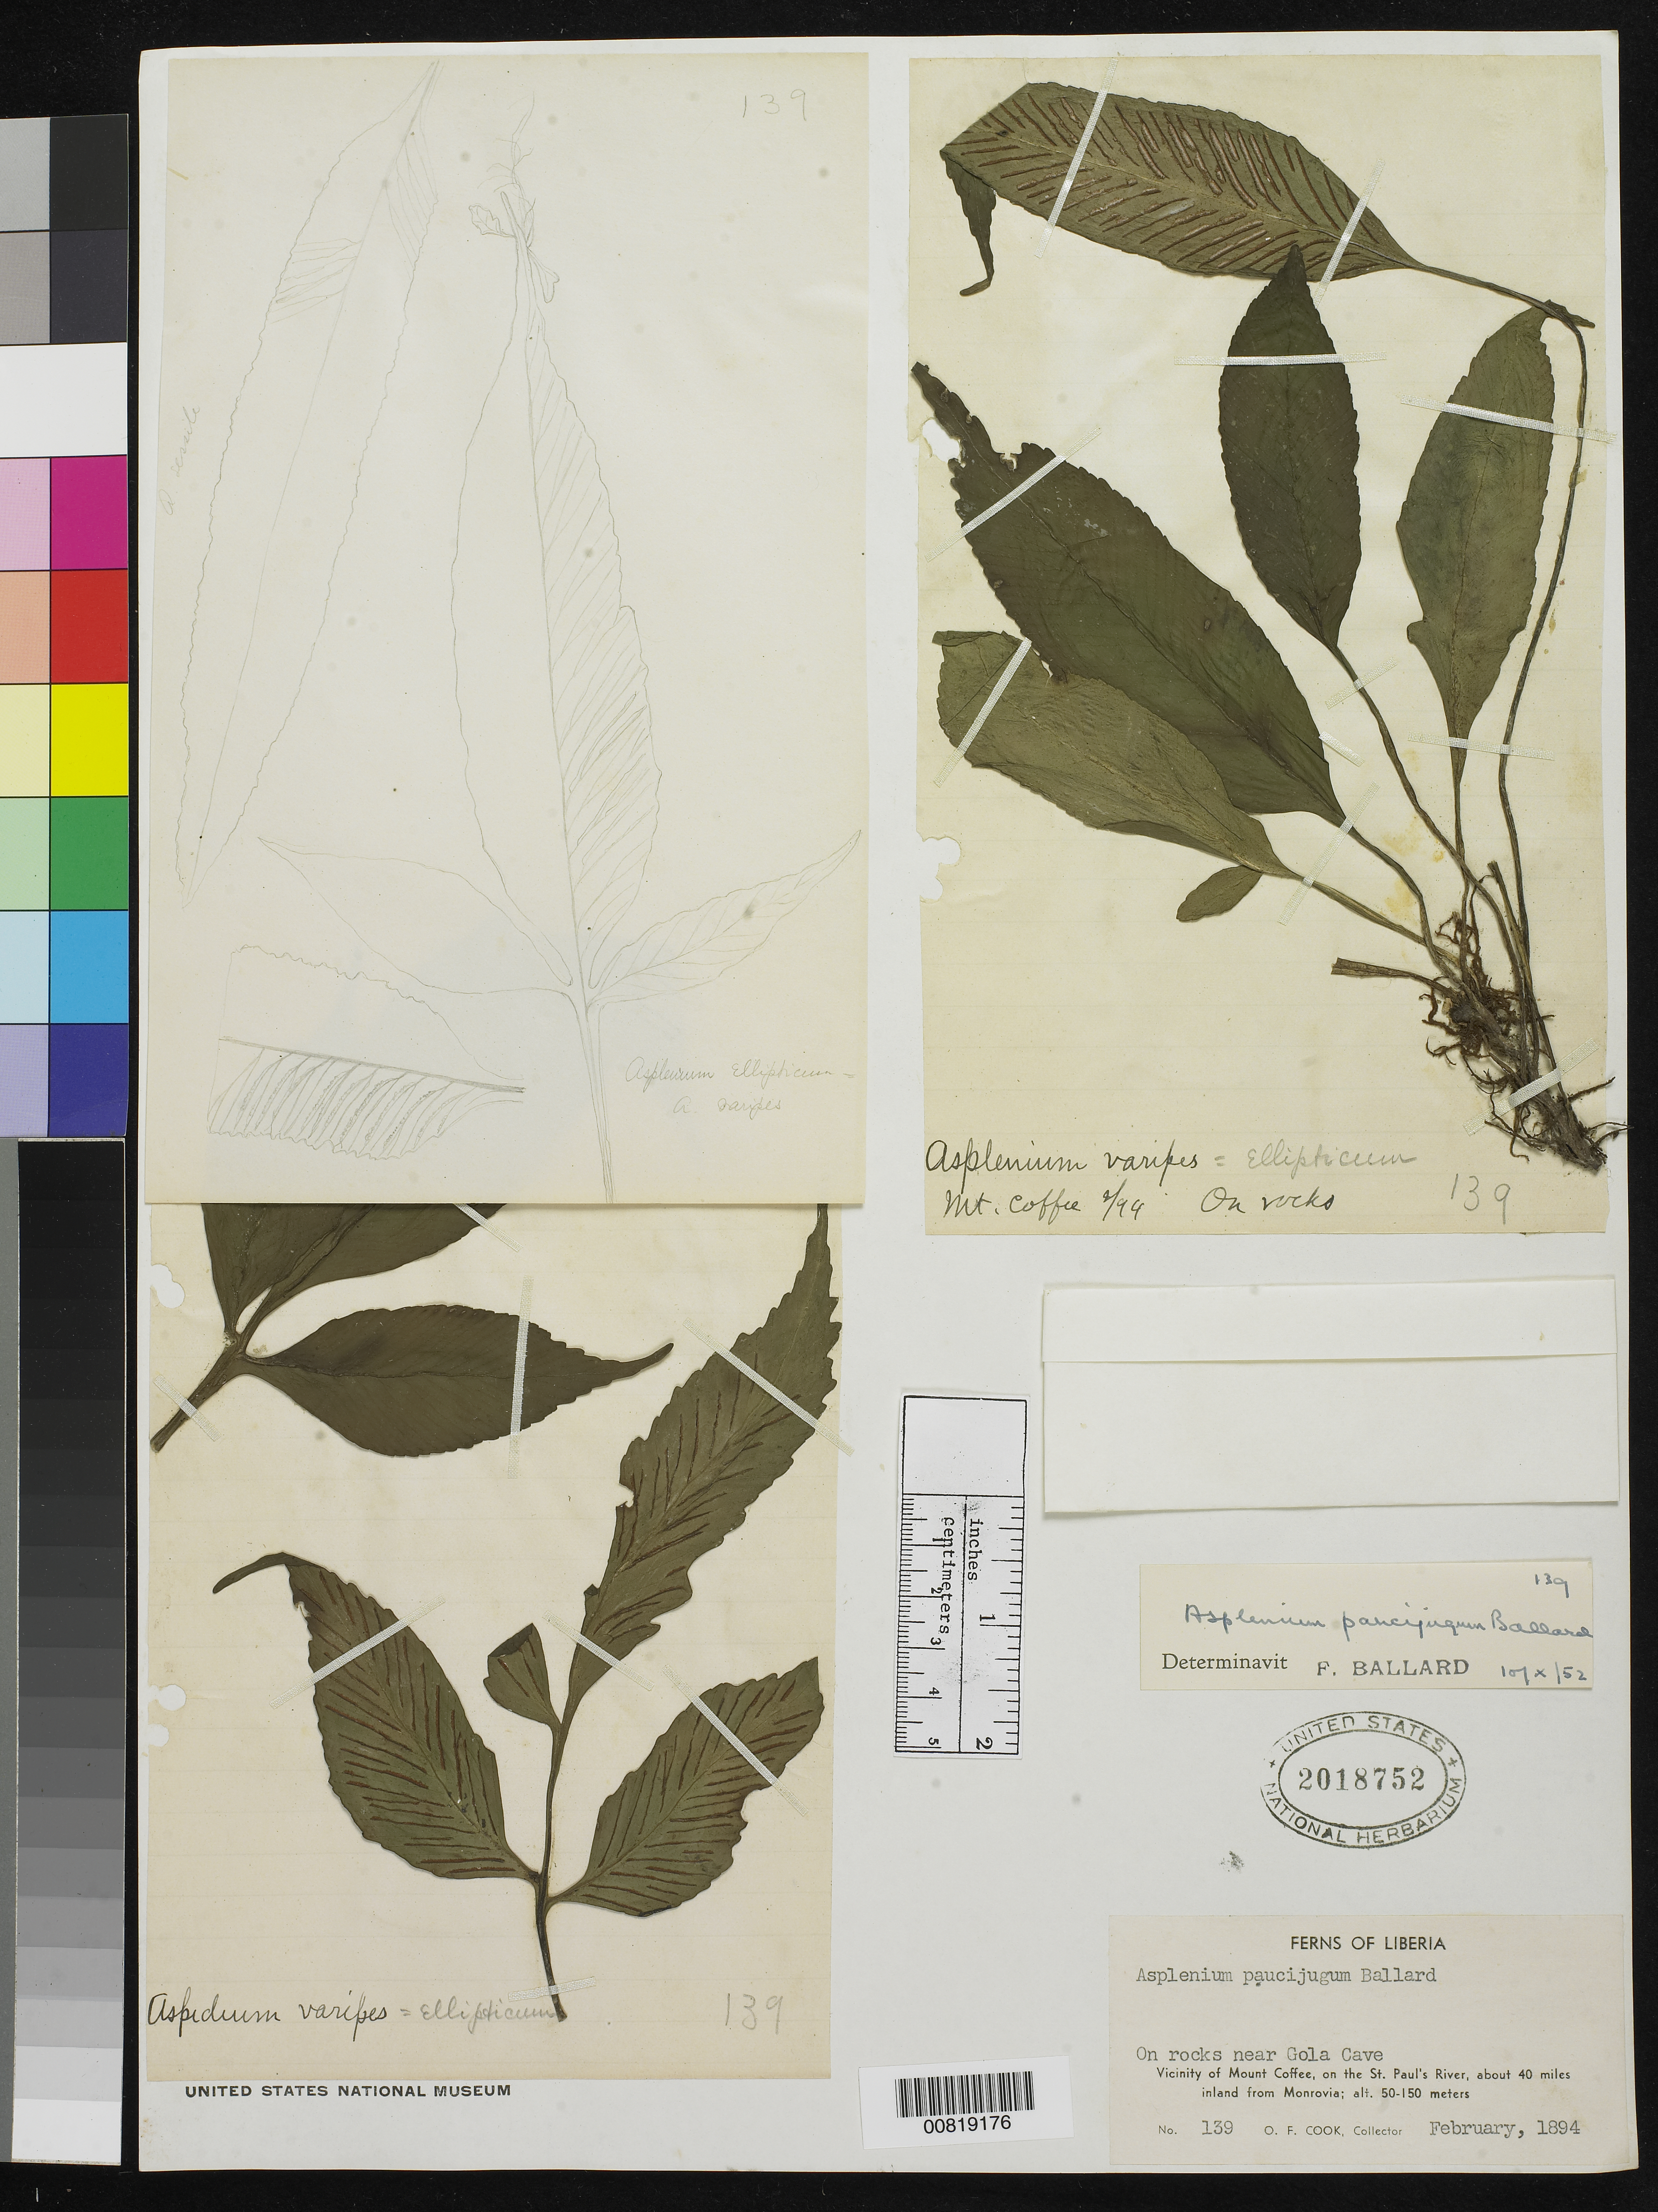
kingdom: Plantae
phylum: Tracheophyta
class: Polypodiopsida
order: Polypodiales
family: Aspleniaceae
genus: Asplenium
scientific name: Asplenium paucijugum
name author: Ballard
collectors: O. F. Cook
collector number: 139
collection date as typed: Feb 1894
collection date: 1894-02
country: Liberia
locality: Vicinity of Mount Coffee, on the St. Paul's River, about 40 miles from Monrovia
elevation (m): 50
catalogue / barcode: US 2018752